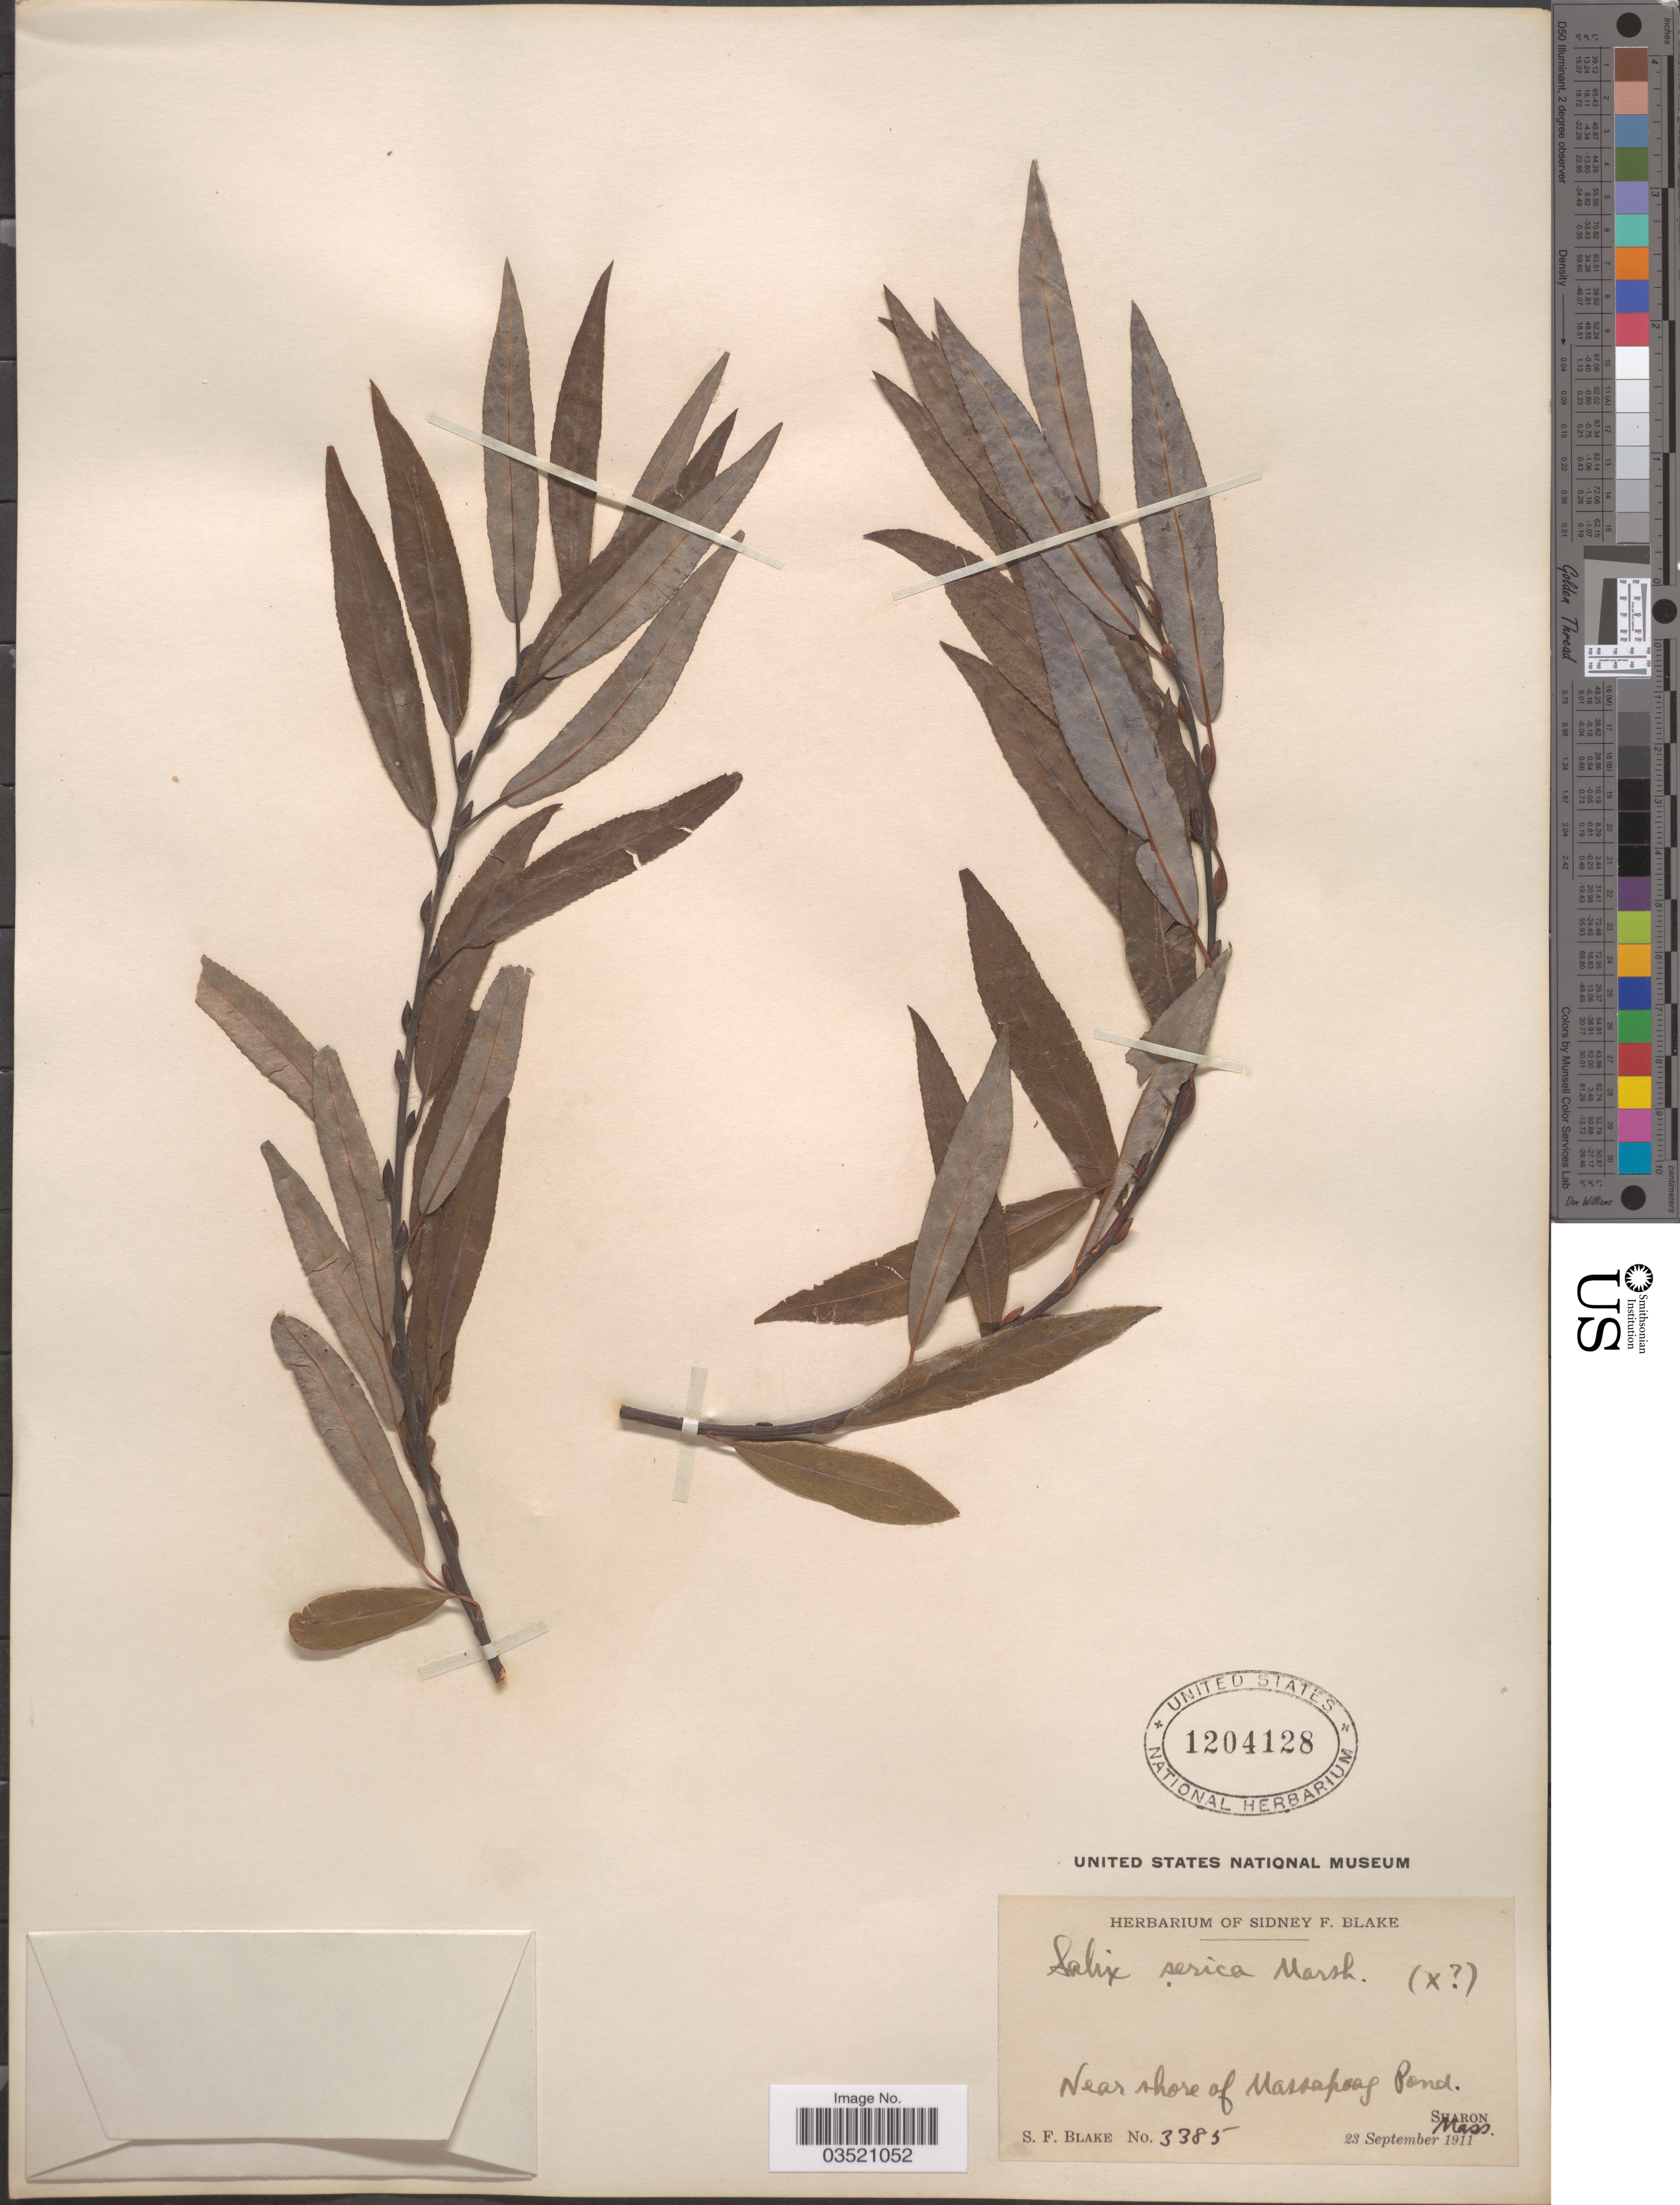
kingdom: Plantae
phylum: Tracheophyta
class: Magnoliopsida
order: Malpighiales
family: Salicaceae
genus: Salix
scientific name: Salix sericea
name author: Marshall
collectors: S. Blake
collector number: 3385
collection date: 1911-09-23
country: United States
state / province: Massachusetts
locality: Near shore of Massapoag Pond. Sharon.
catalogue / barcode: US 1204128